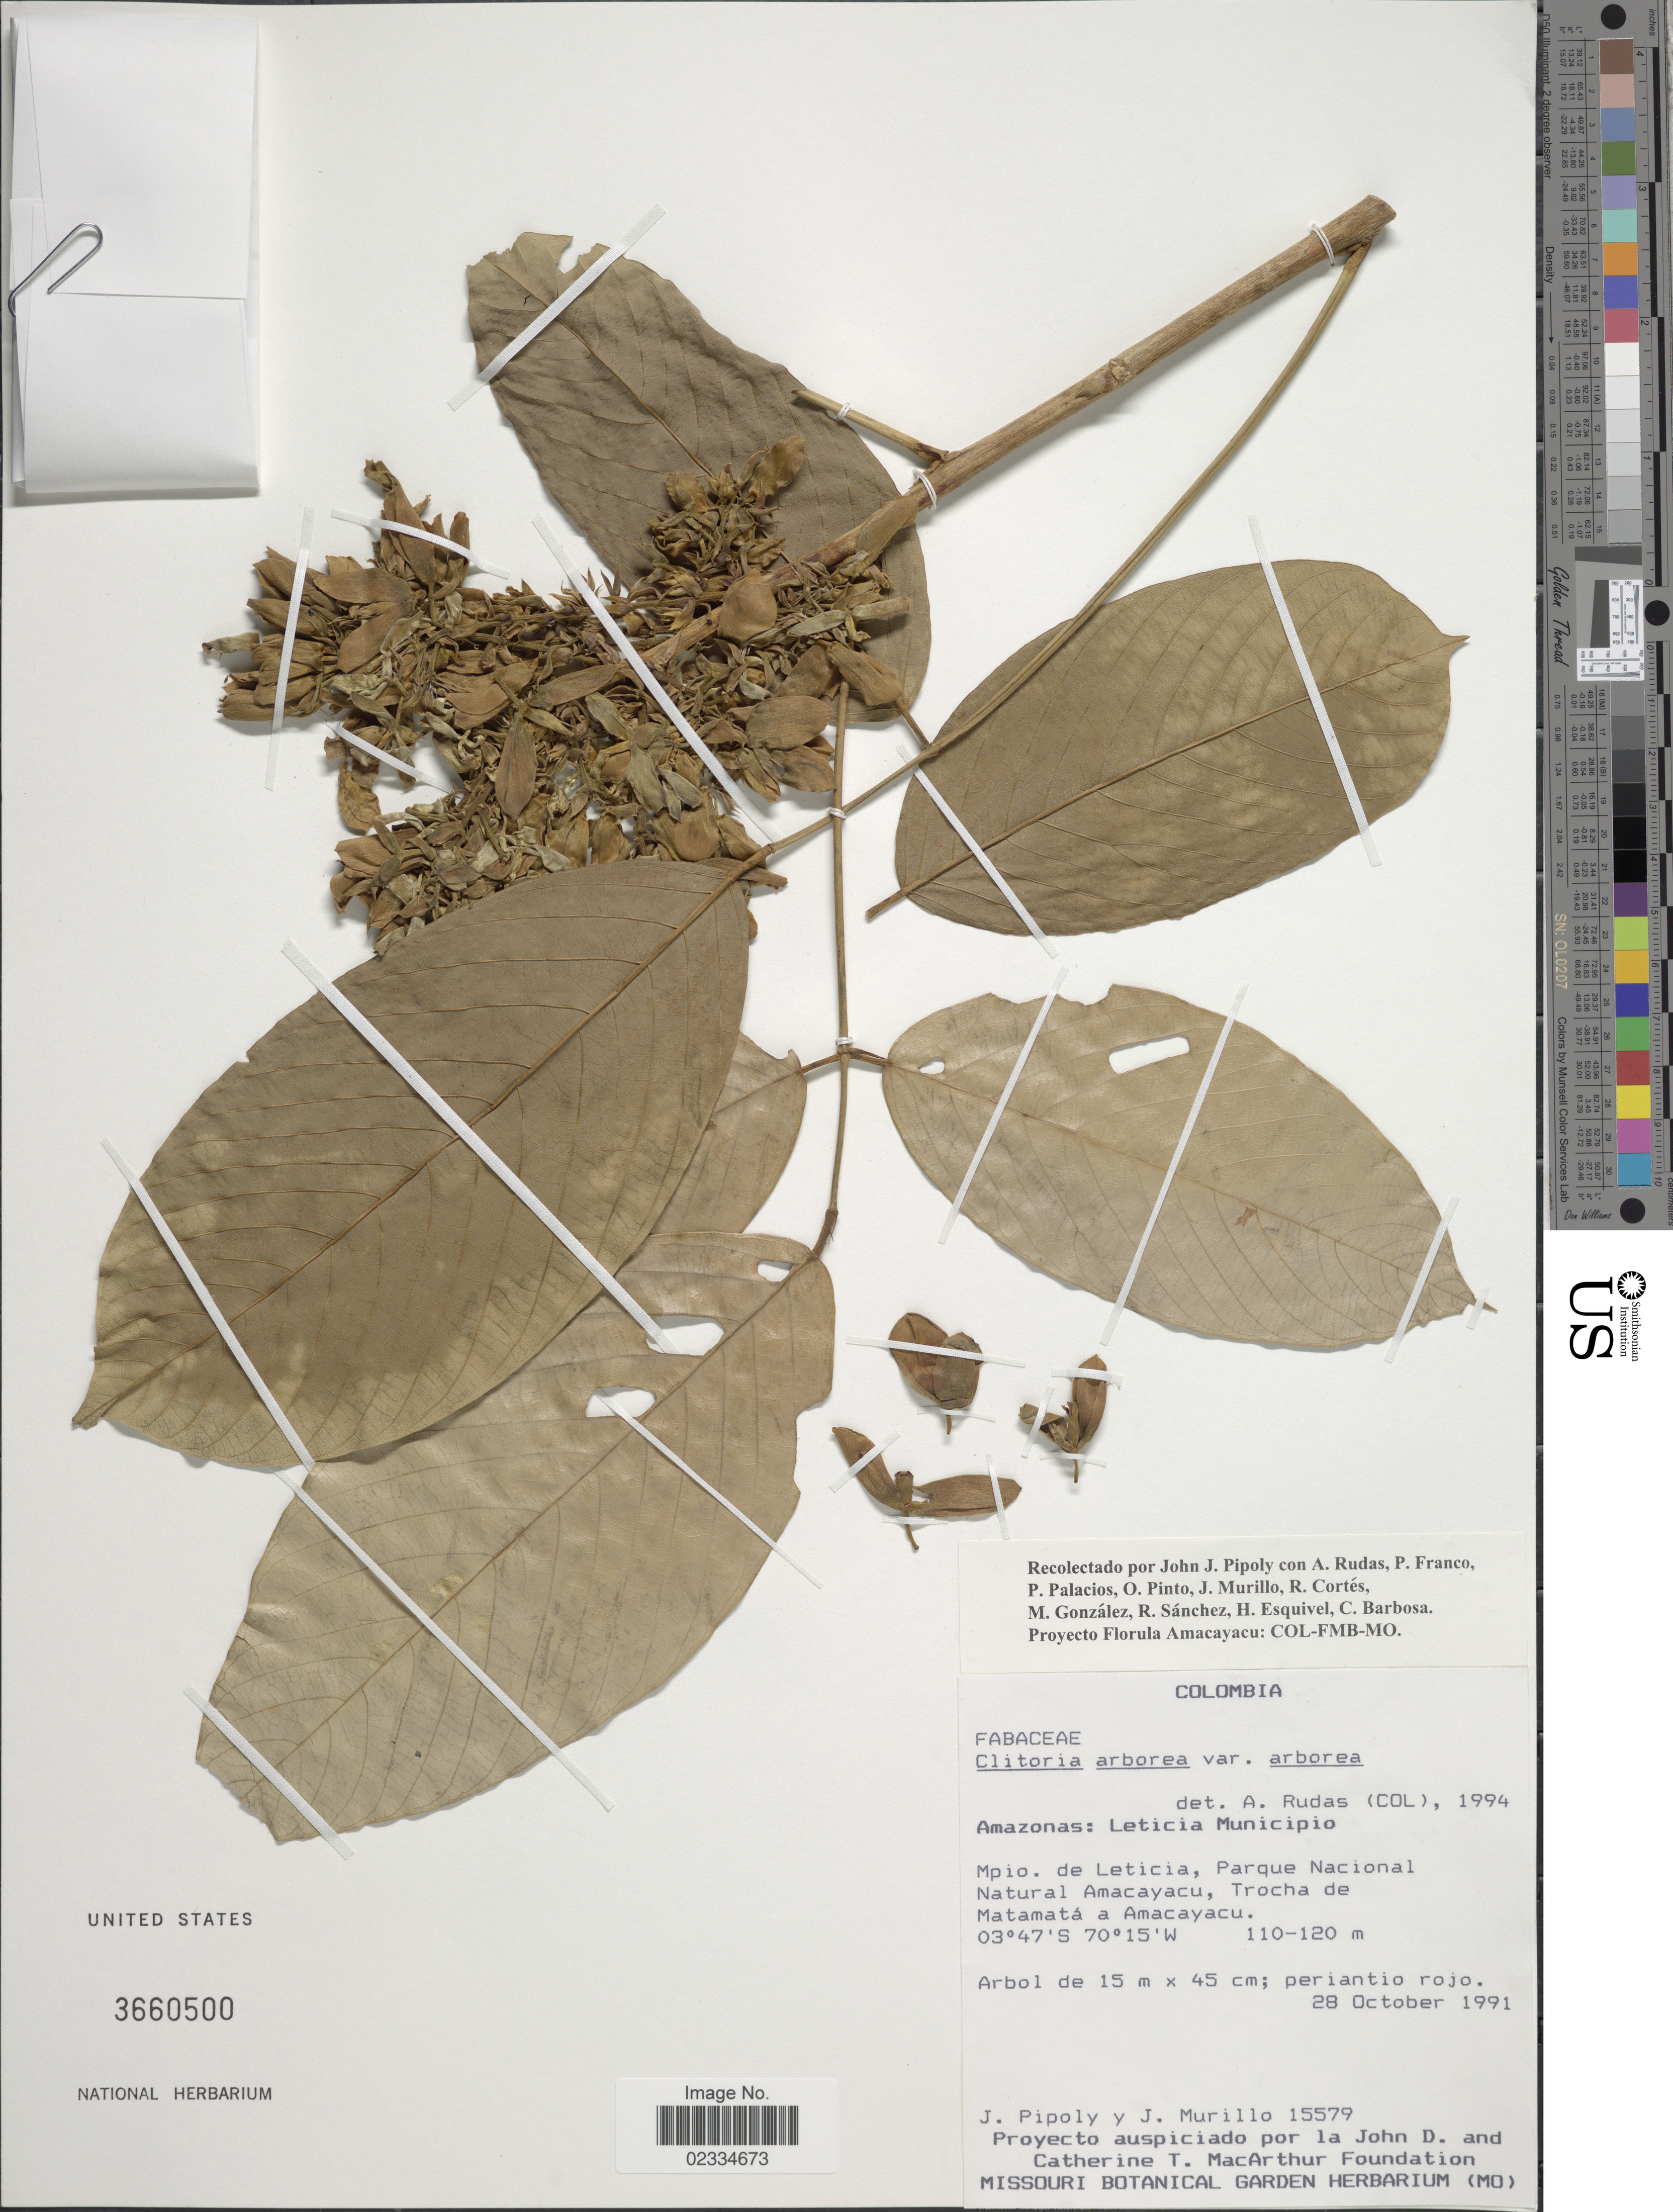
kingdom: Plantae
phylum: Tracheophyta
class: Magnoliopsida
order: Fabales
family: Fabaceae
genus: Clitoria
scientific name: Clitoria arborea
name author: Benth.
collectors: J. J. Pipoly & J. C. Murillo-A.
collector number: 15579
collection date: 1991-10-28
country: Colombia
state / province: Amazônas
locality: Leticia Municipio, Mpio. de Leticia, Parque Nacional Natural Amacayacu, Trocha de Matamata a Amacayacu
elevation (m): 110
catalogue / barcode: US 3660500